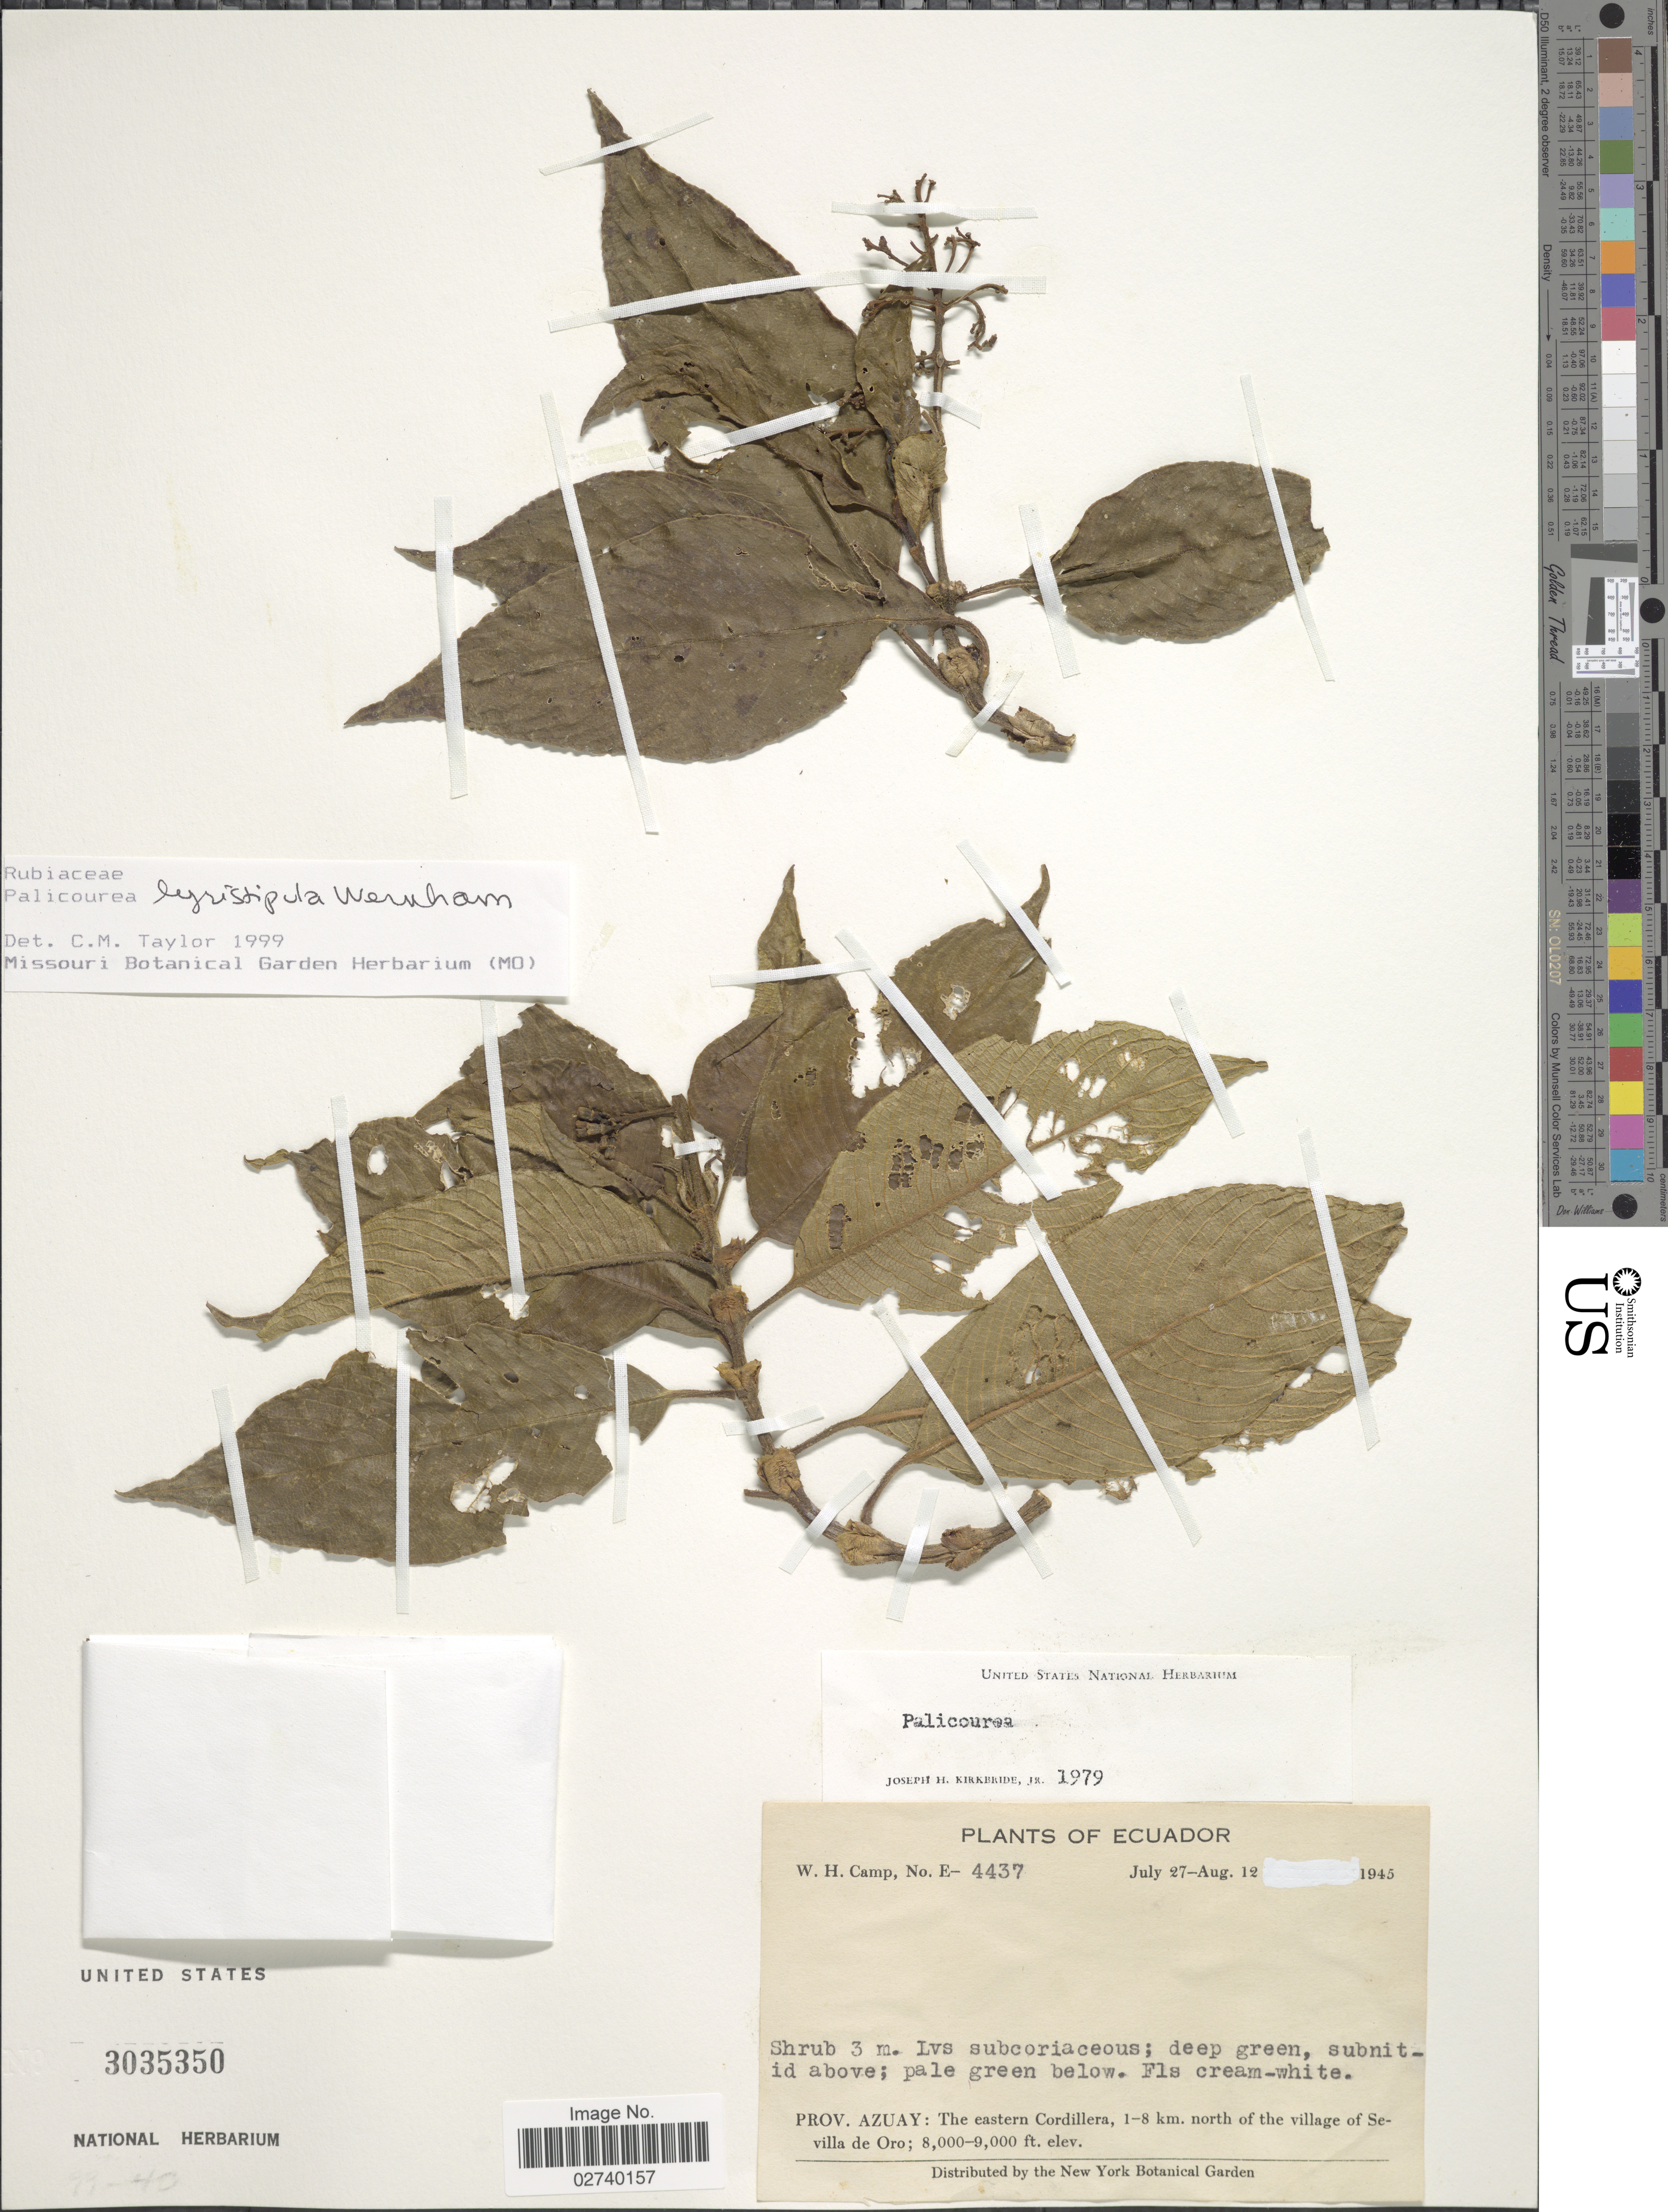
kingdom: Plantae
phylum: Tracheophyta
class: Magnoliopsida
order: Gentianales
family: Rubiaceae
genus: Palicourea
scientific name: Palicourea lyristipula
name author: Wernham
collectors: W. H. Camp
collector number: E-4437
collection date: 1945-07-27/1945-08-12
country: Ecuador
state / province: Azuay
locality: The eastern Cordillera, 1-8 km. north of the village of Sevilla de Oro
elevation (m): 2438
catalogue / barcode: US 3035350